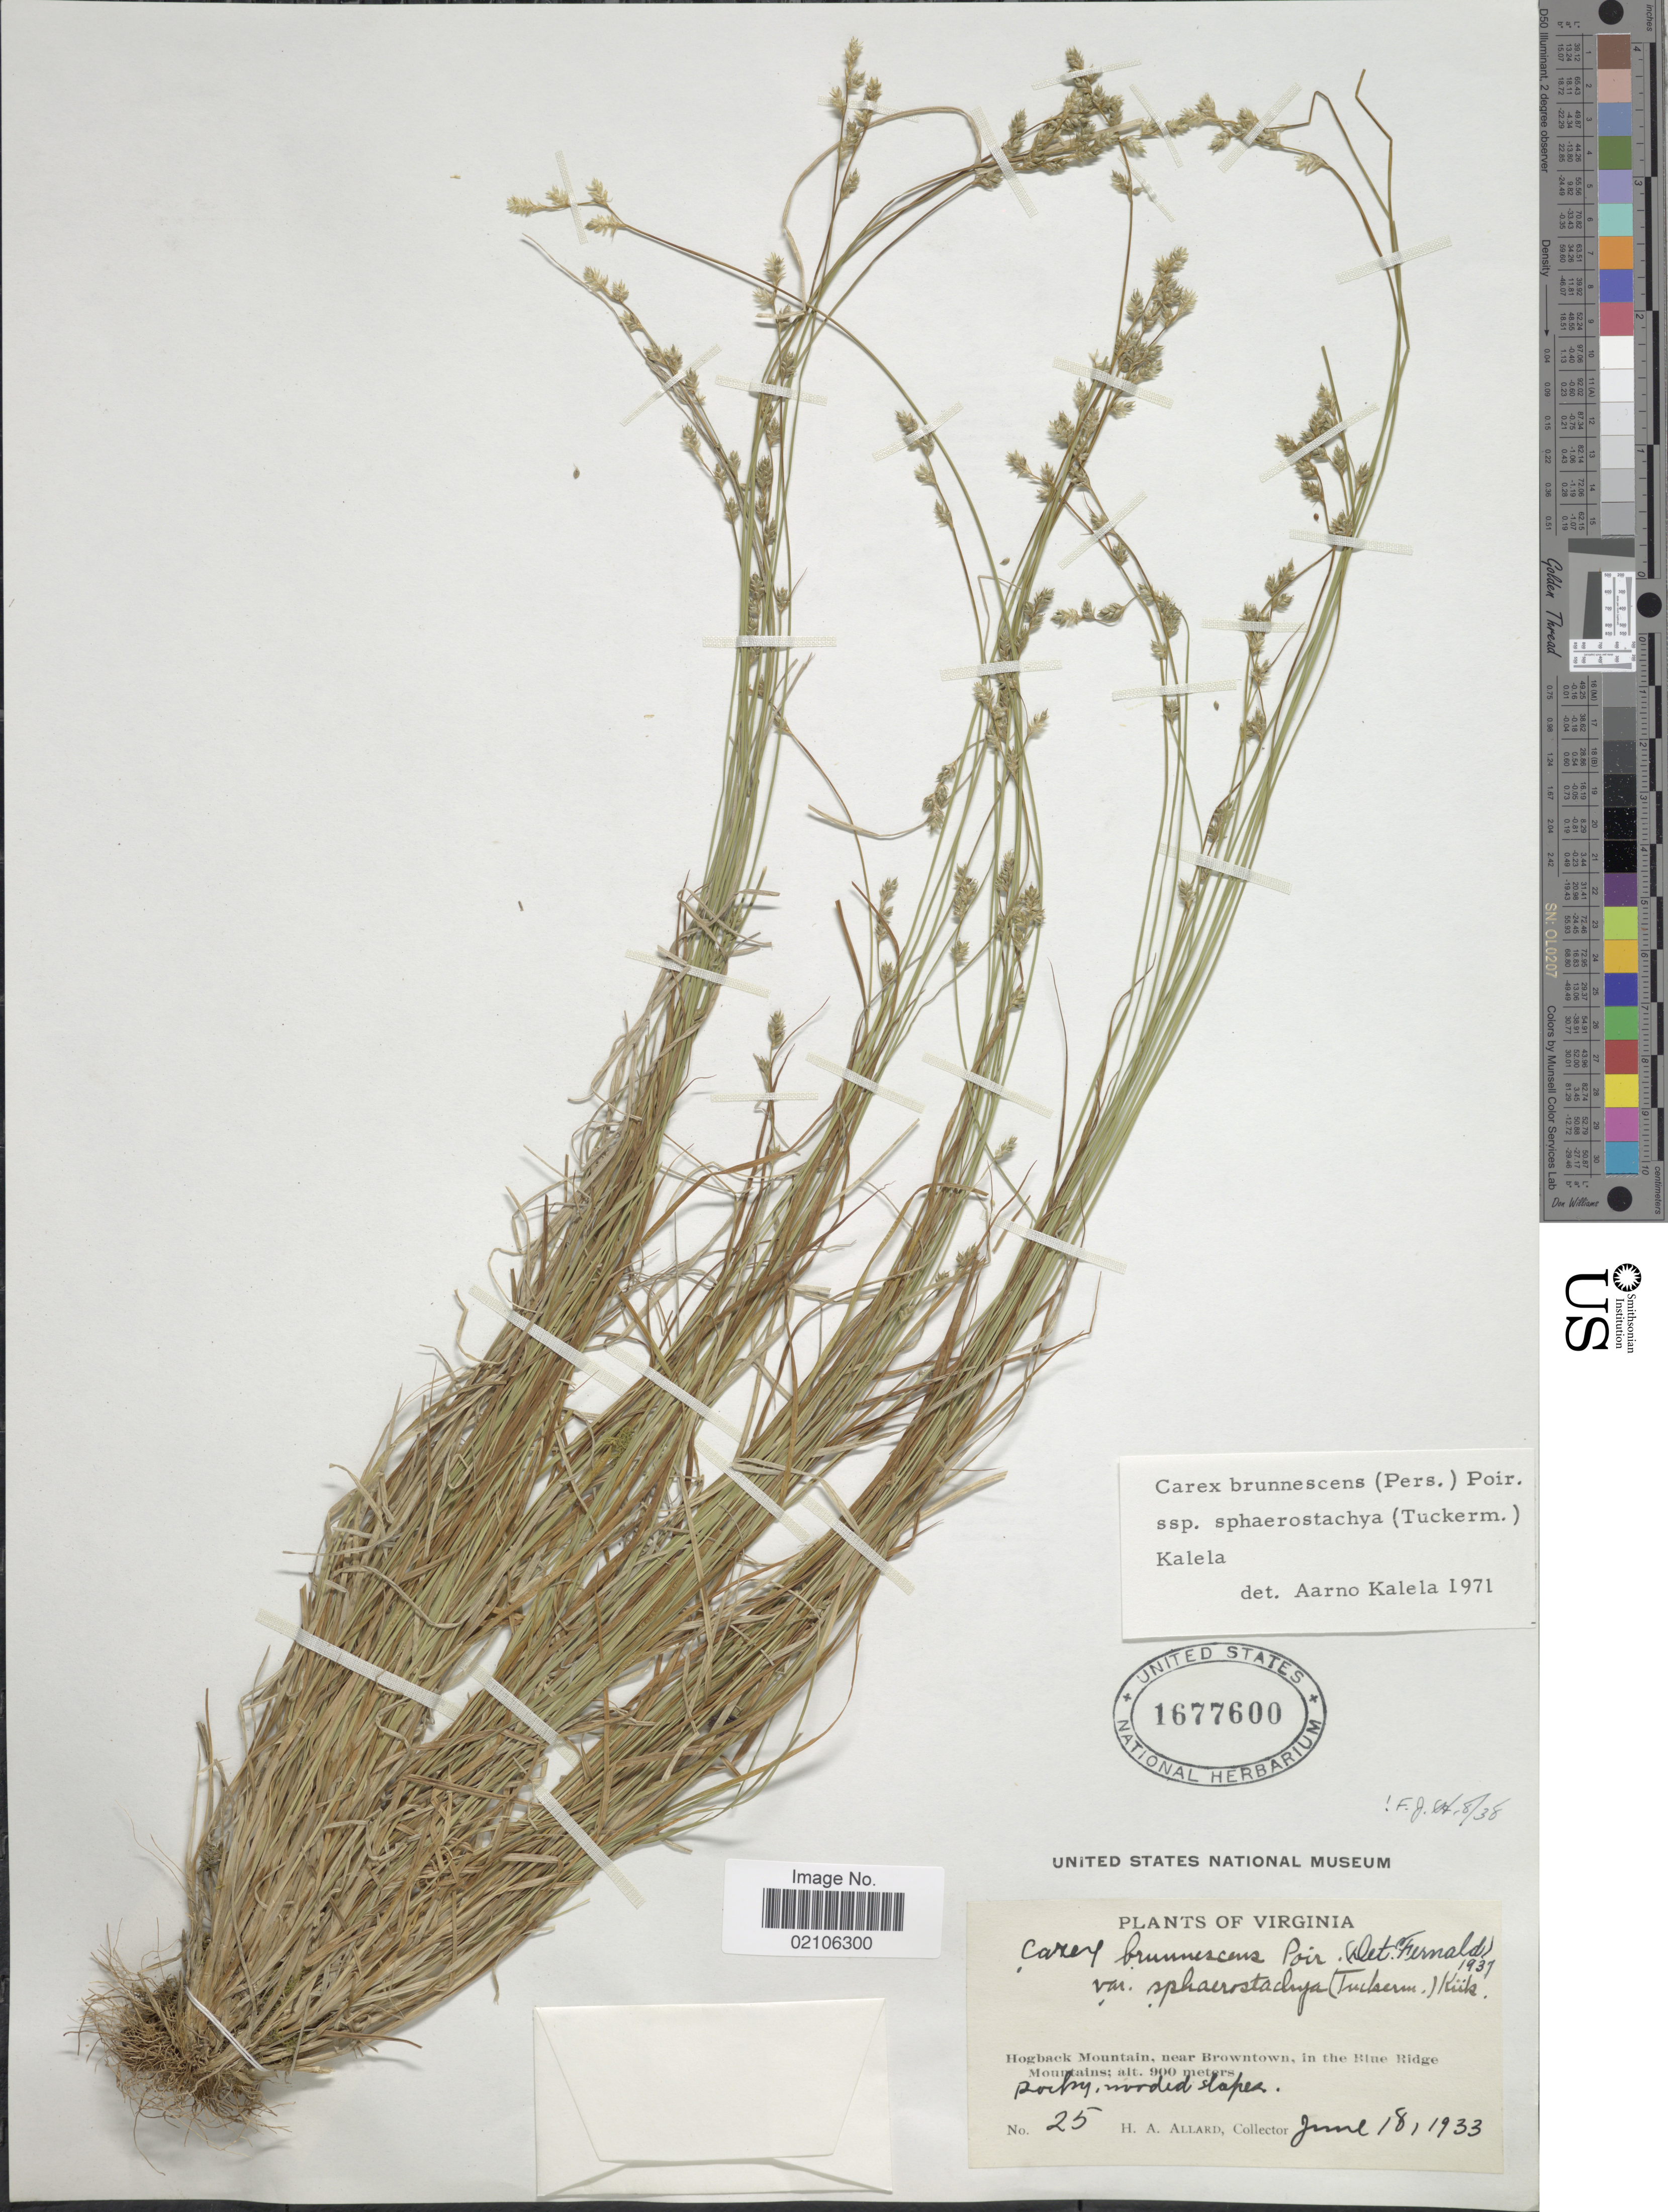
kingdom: Plantae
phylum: Tracheophyta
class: Liliopsida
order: Poales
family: Cyperaceae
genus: Carex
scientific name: Carex brunnescens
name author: (Pers.) Poir.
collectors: H. A. Allard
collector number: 25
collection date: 1933-06-18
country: United States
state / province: Virginia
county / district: Warren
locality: Hogback Mountain, near Browntown, in the Blue Ridge Mountains, rocky, wooded slope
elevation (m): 900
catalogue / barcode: US 1677600